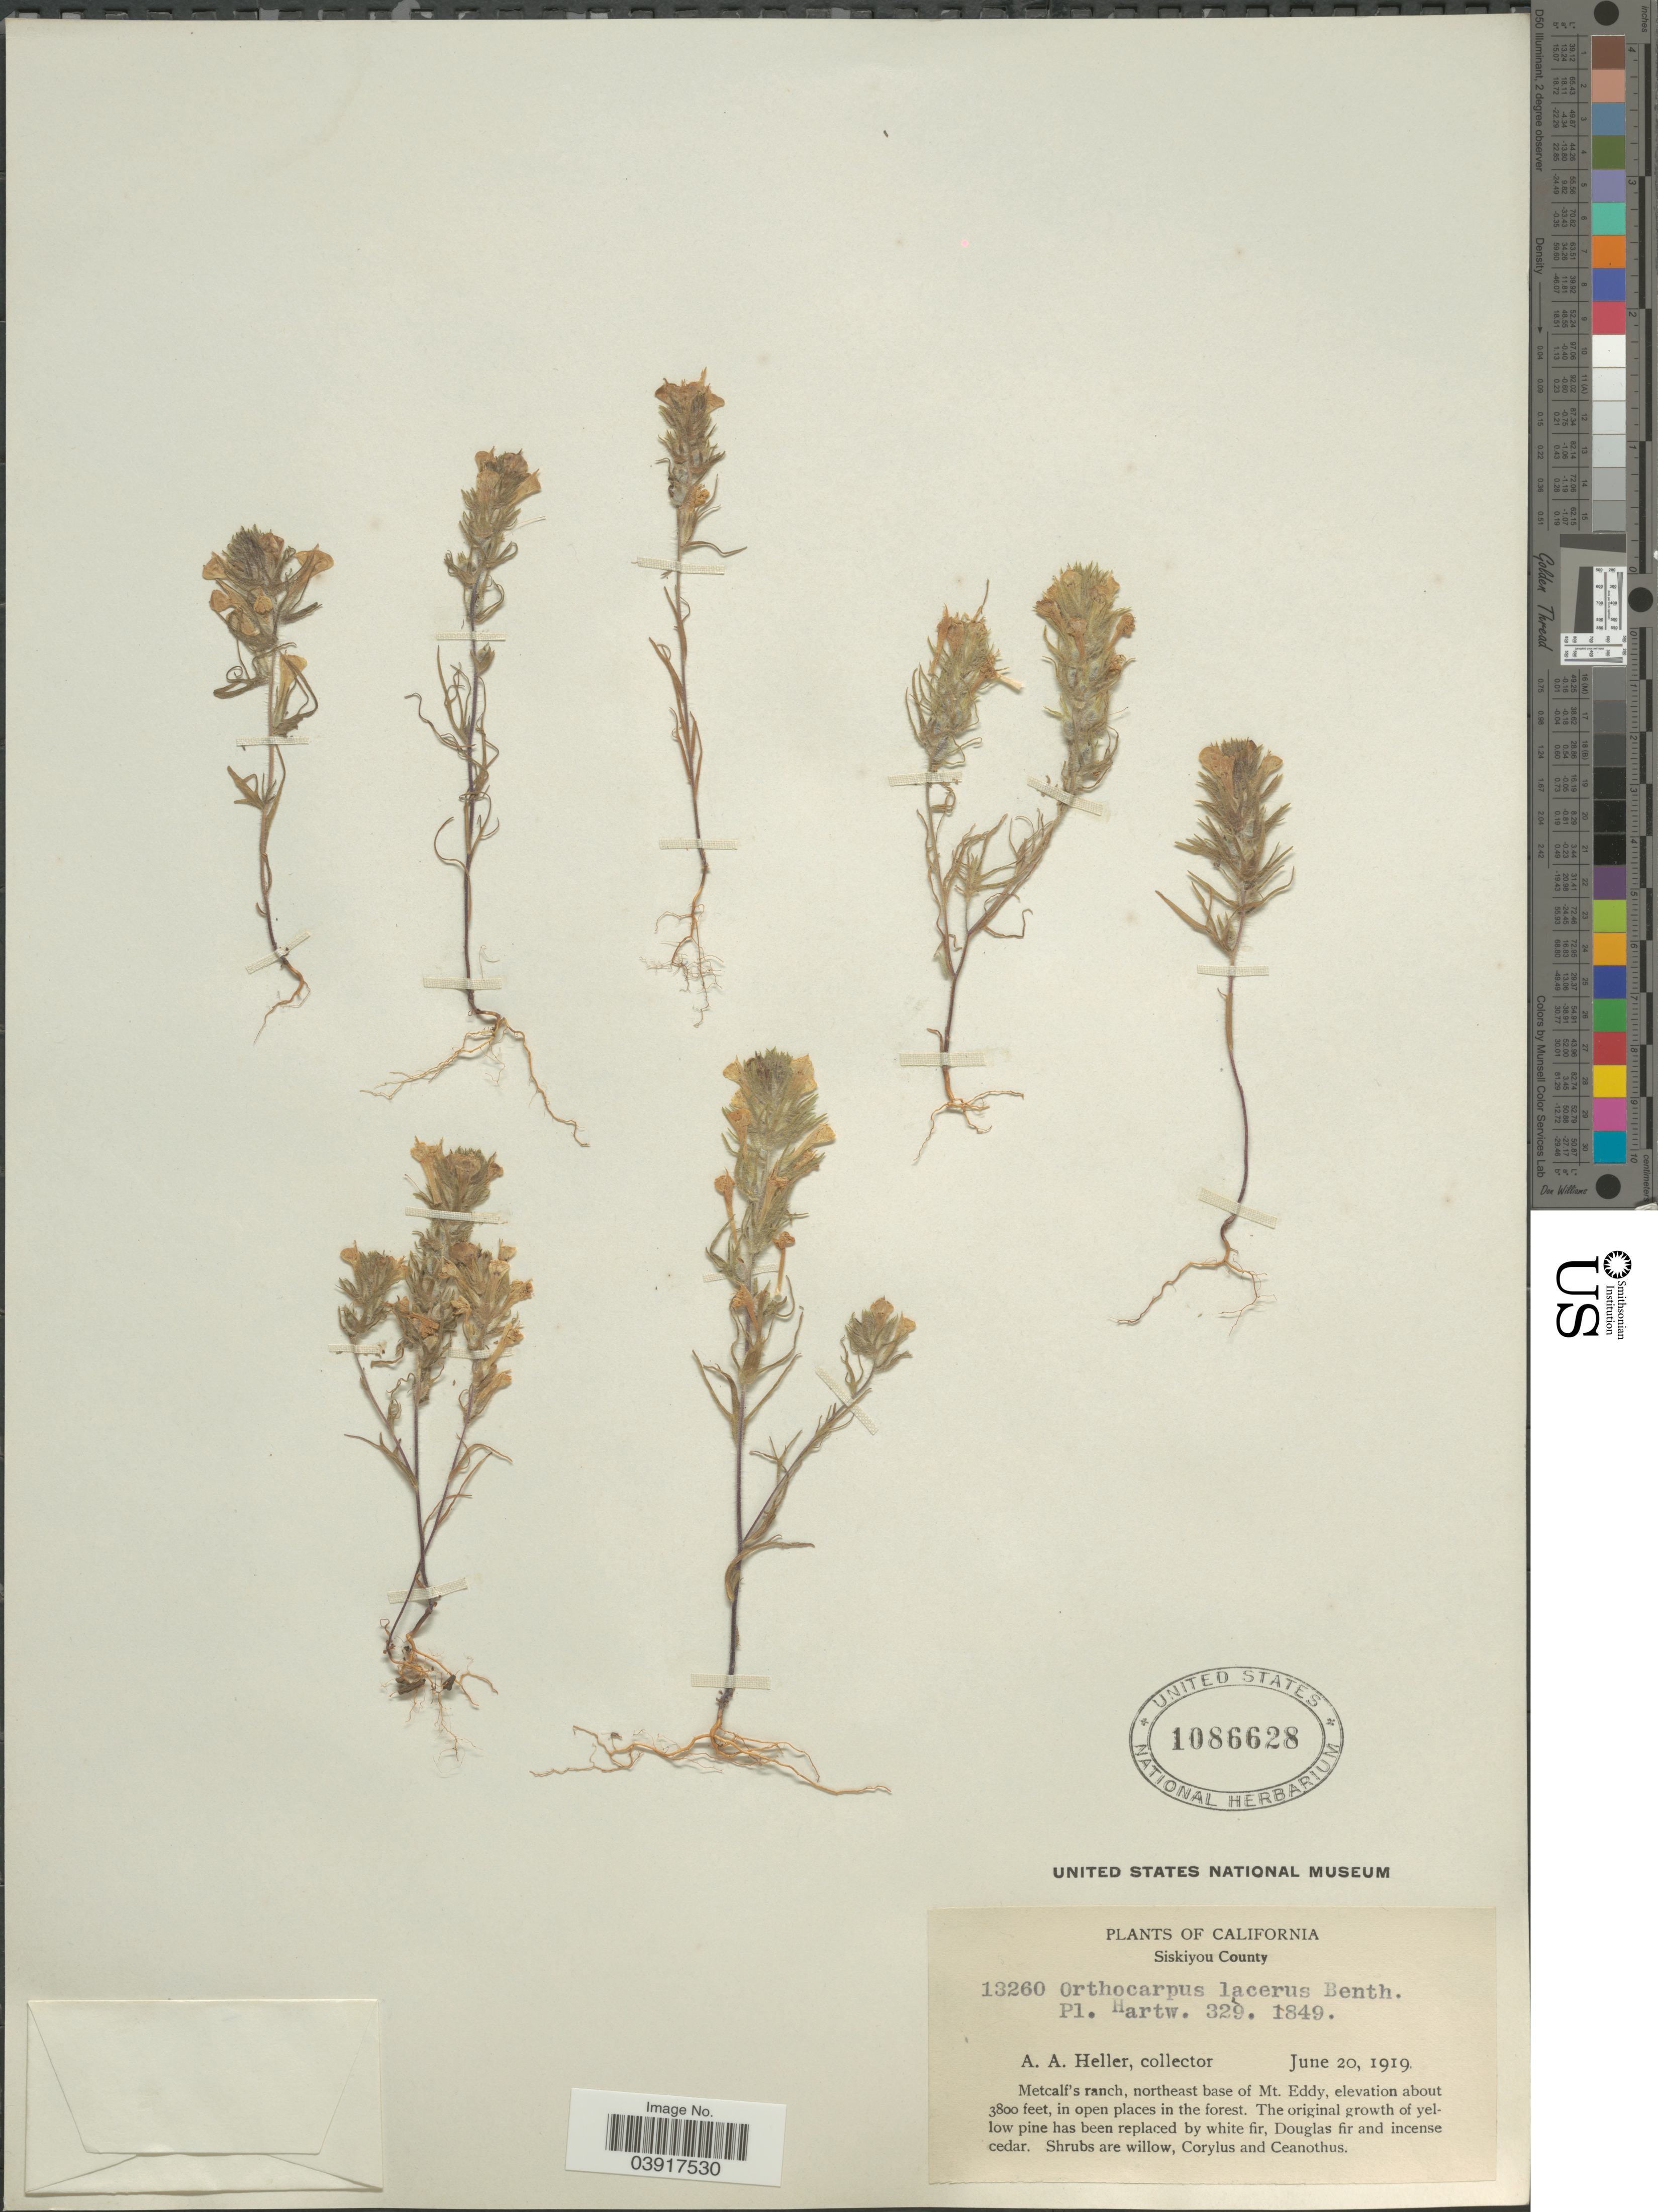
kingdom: Plantae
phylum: Tracheophyta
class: Magnoliopsida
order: Lamiales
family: Orobanchaceae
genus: Orthocarpus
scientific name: Orthocarpus lacerus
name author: Benth.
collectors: A. A. Heller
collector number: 13260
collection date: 1919-06-20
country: United States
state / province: California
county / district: Siskiyou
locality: Siskiyou County. Metcalf's ranch, northeast base of Mt. Eddy.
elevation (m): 1158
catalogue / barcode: US 1086628